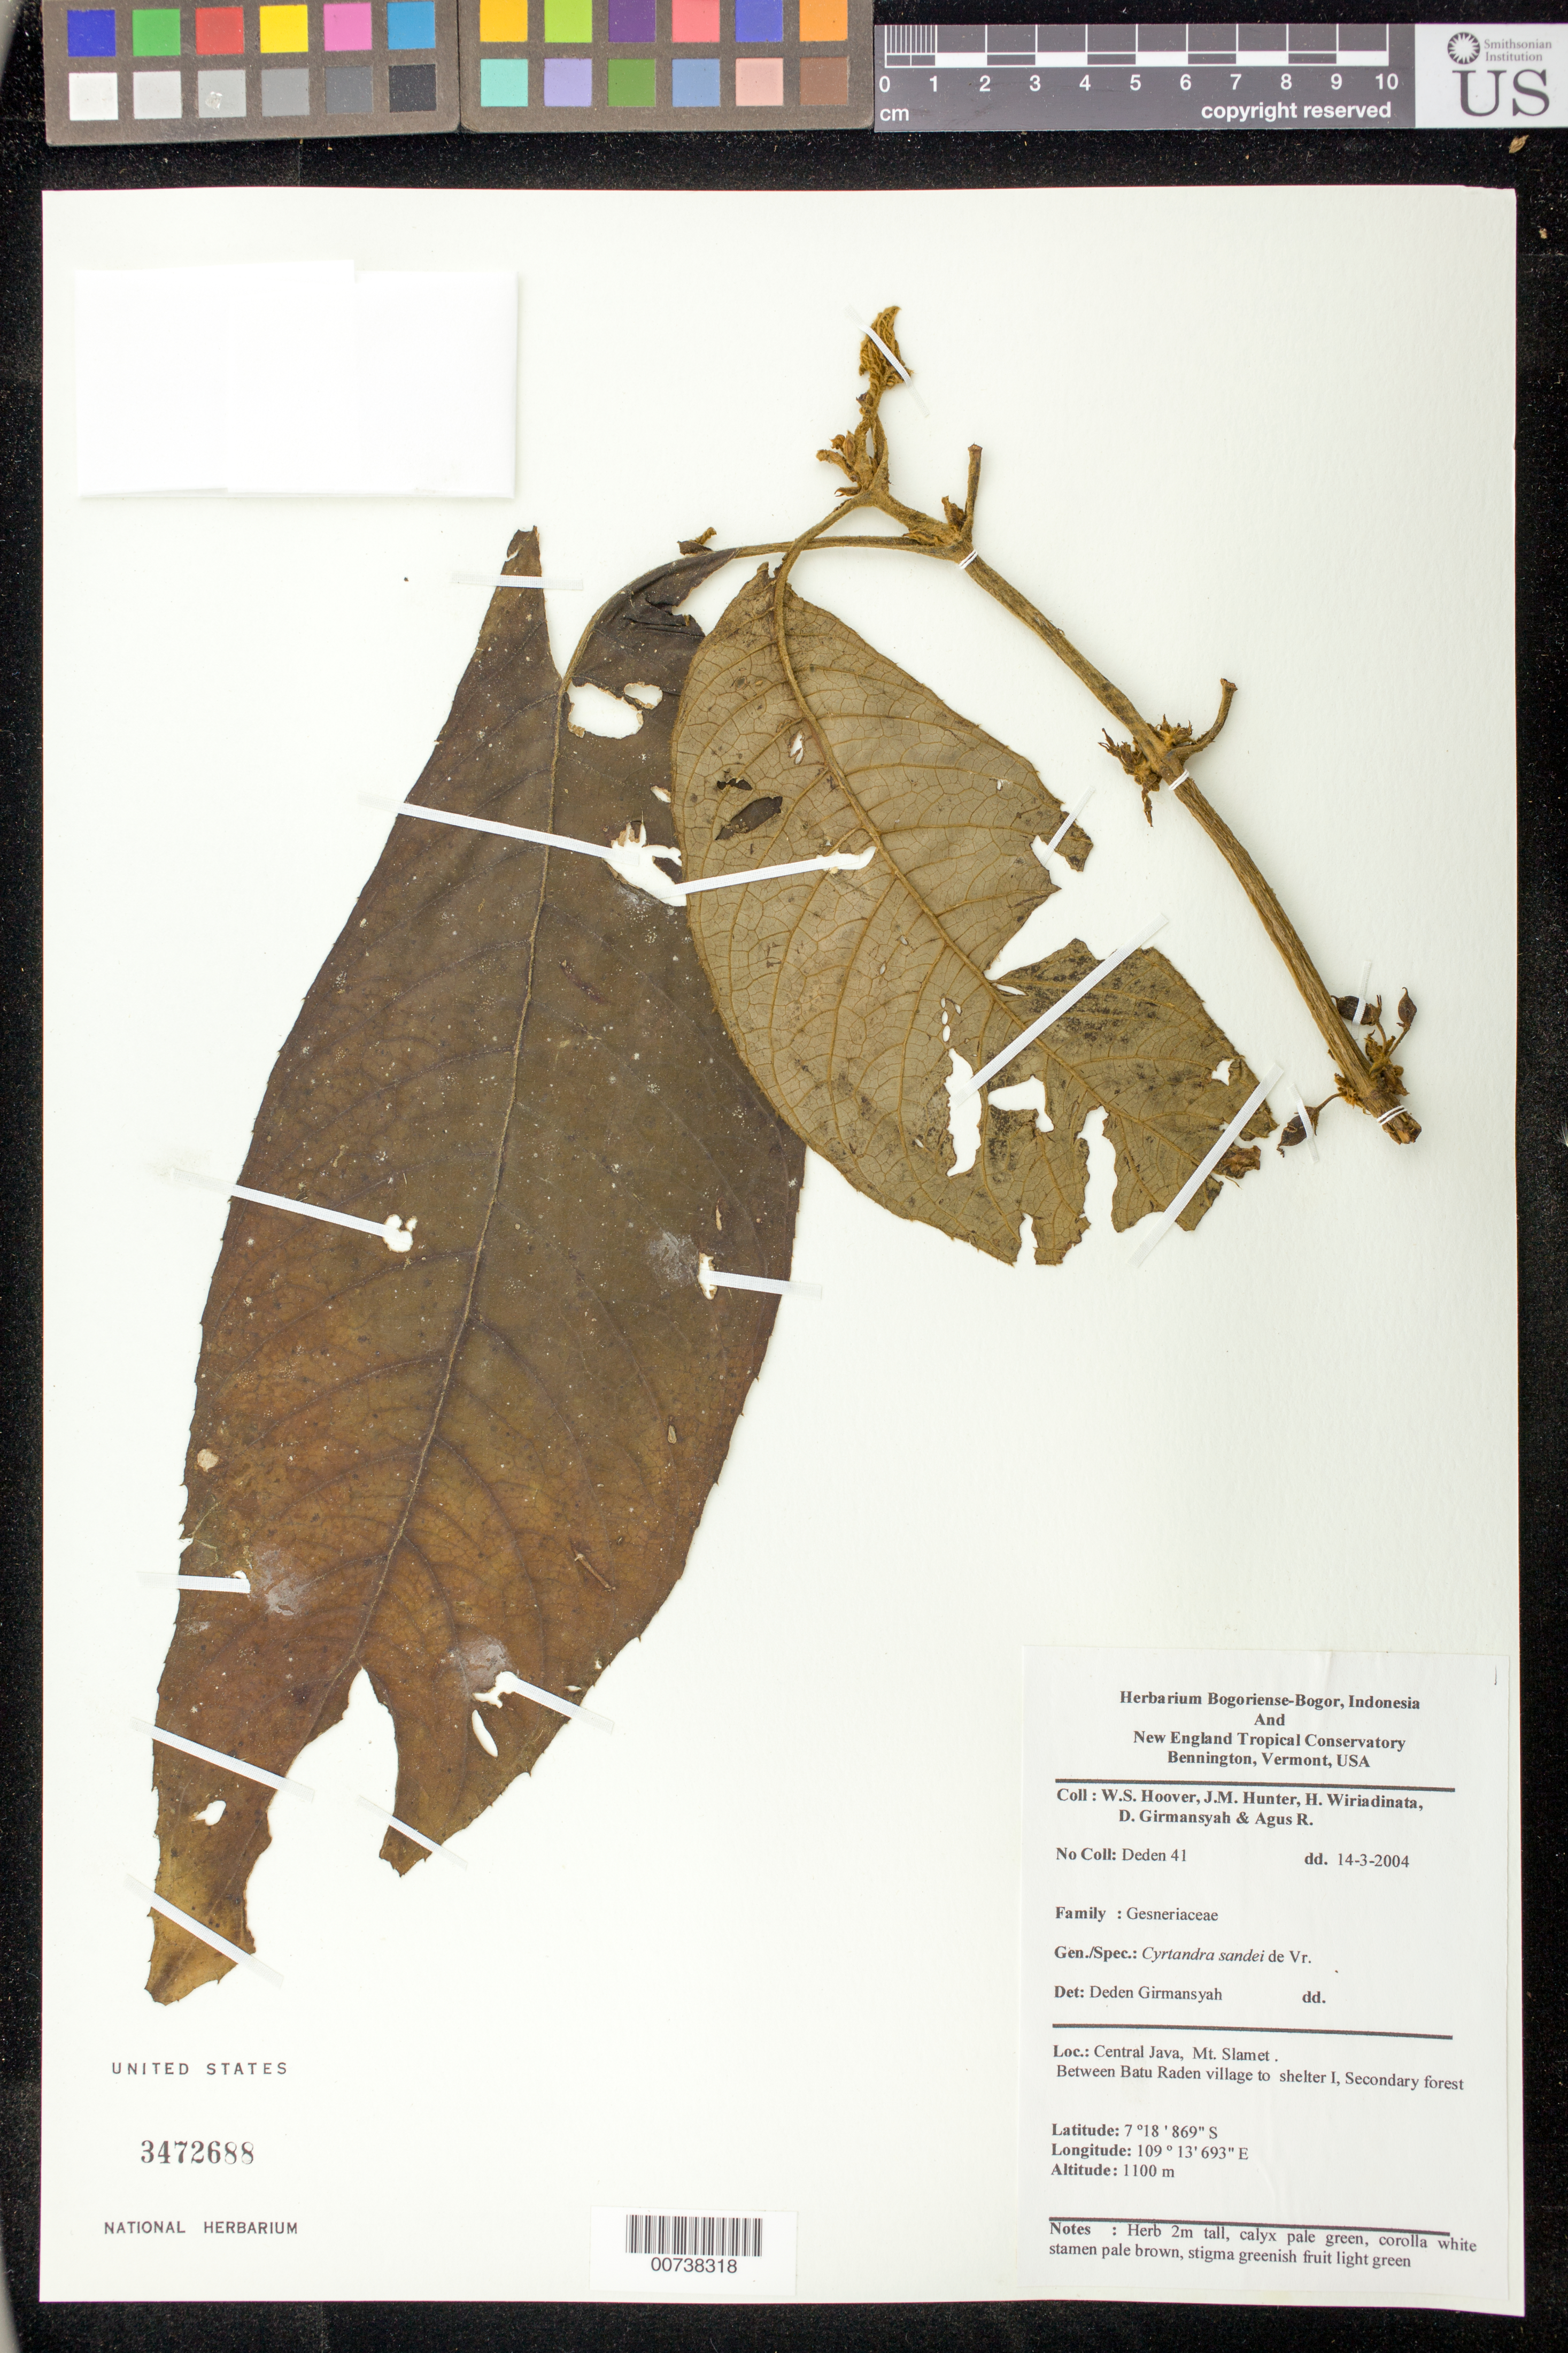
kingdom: Plantae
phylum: Tracheophyta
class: Magnoliopsida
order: Lamiales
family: Gesneriaceae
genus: Cyrtandra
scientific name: Cyrtandra sandei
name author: de Vriese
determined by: Girmansyah, D.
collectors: W. S. Hoover, J. Hunter, H. Wiriadinata, D. Girmansyah & A. Ruskandi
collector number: Deden 41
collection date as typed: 14 Mar 2004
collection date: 2004-03-14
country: Indonesia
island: Java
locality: Central Java, Mt. Slamet, between Batu Raden village to shelter I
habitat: Secondary forest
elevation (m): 1100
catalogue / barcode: US 3472688